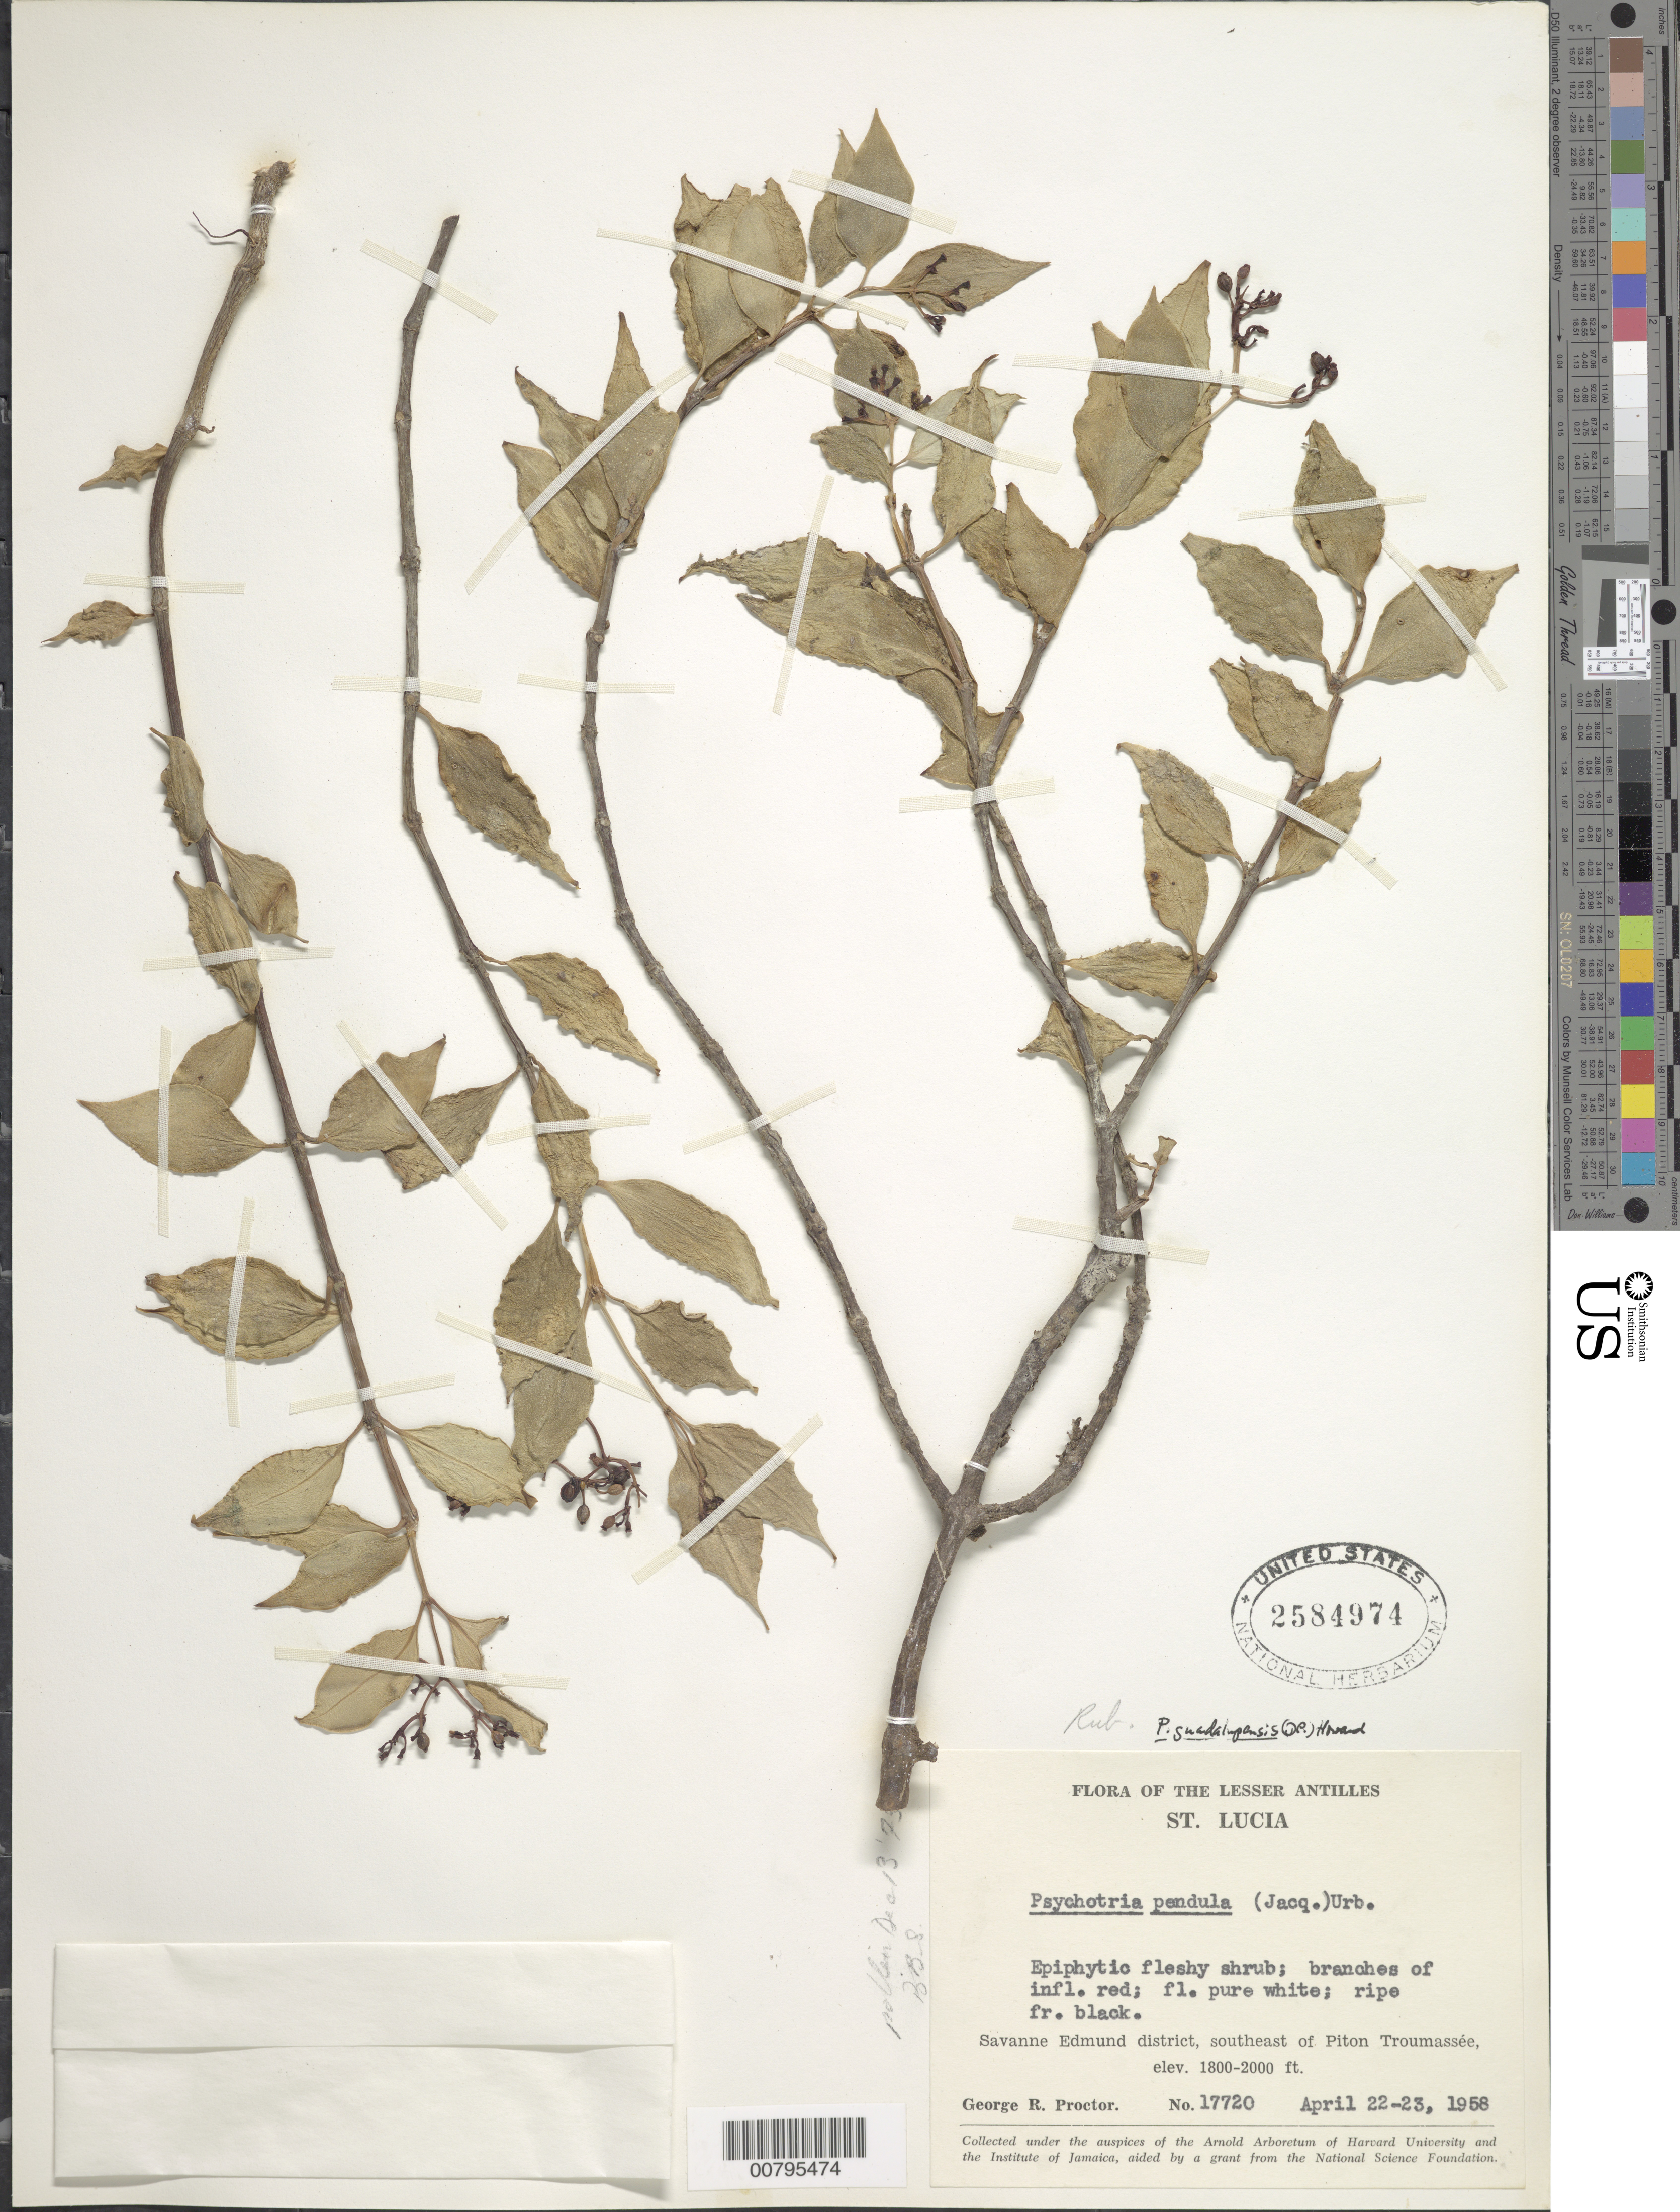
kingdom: Plantae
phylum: Tracheophyta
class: Magnoliopsida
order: Gentianales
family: Rubiaceae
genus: Notopleura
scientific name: Notopleura guadalupensis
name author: (DC.) C.M. Taylor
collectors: G. R. Proctor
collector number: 17720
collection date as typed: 22 Apr 1958 to 23 Apr 1958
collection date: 1958-04-22/1958-04-23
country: St. Lucia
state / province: Savanne Edmund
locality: Southeast of Piton Troumassée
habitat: Savanne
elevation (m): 549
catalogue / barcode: US 2584974